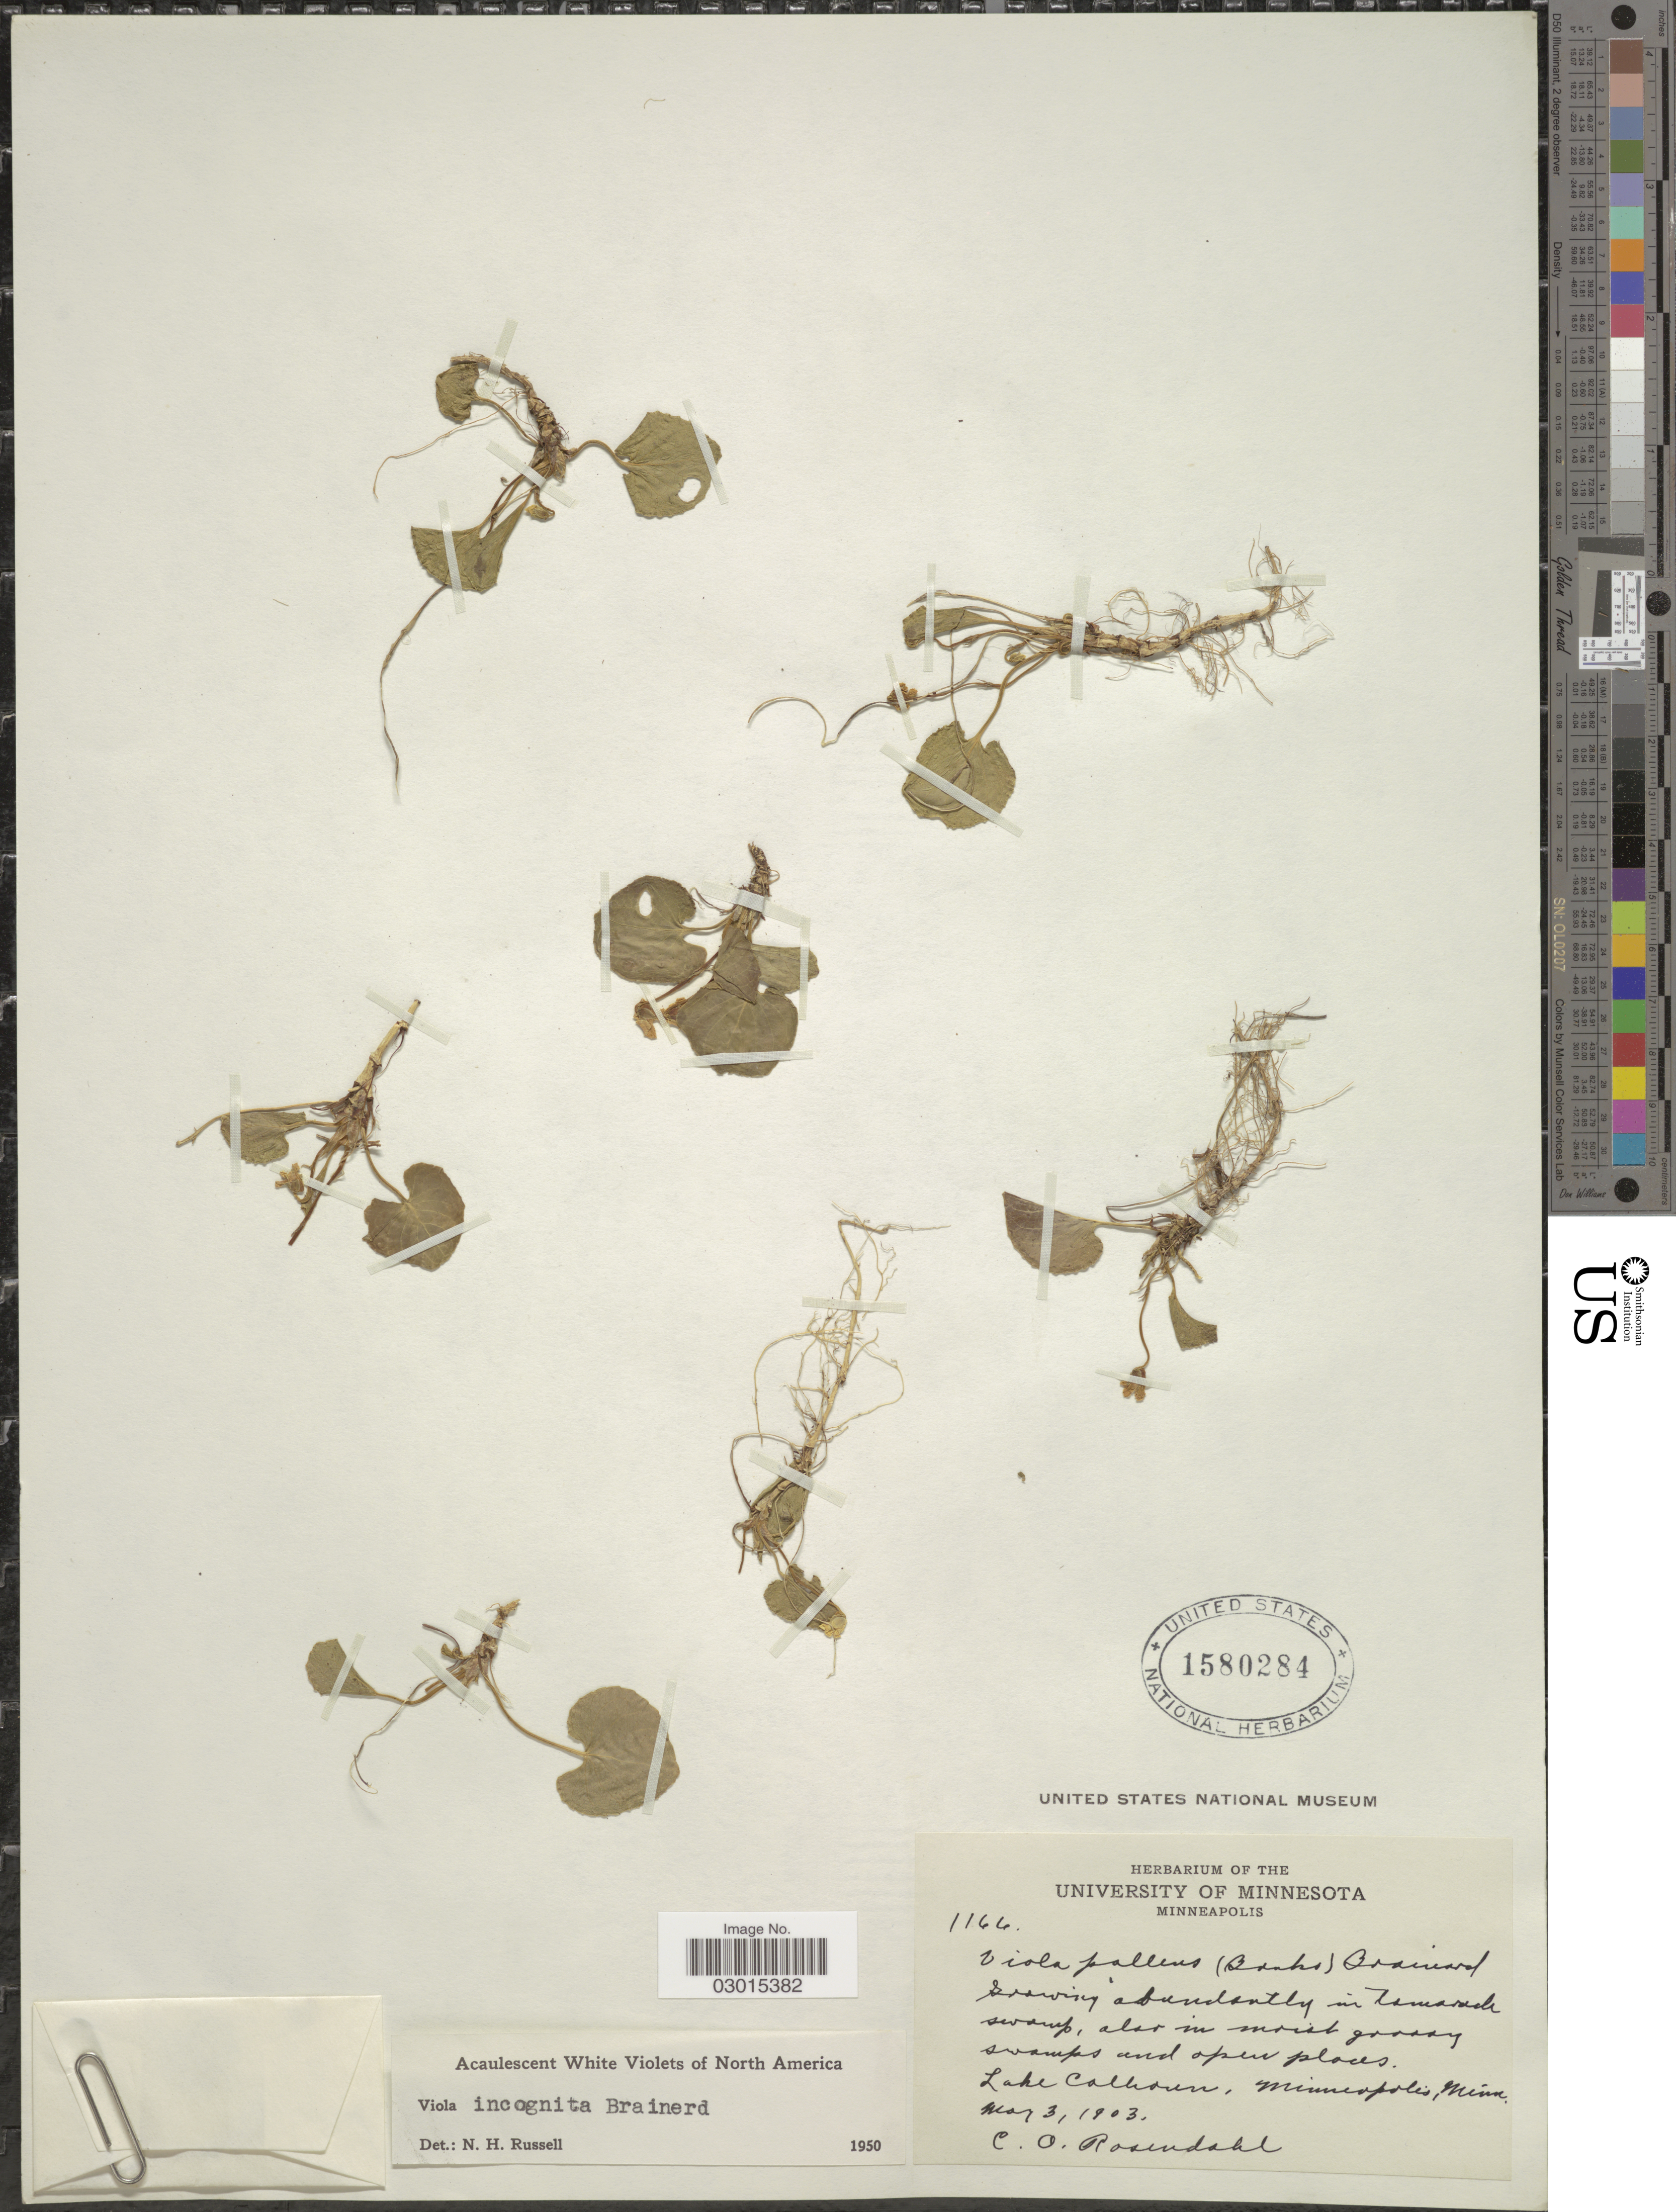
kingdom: Plantae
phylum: Tracheophyta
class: Magnoliopsida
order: Malpighiales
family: Violaceae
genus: Viola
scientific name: Viola incognita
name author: Brainerd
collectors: C. O. Rosendahl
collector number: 1166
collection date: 1903-05-03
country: United States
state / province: Minnesota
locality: Lake Calhoun, Minneapolis, Minn.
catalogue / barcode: US 1580284